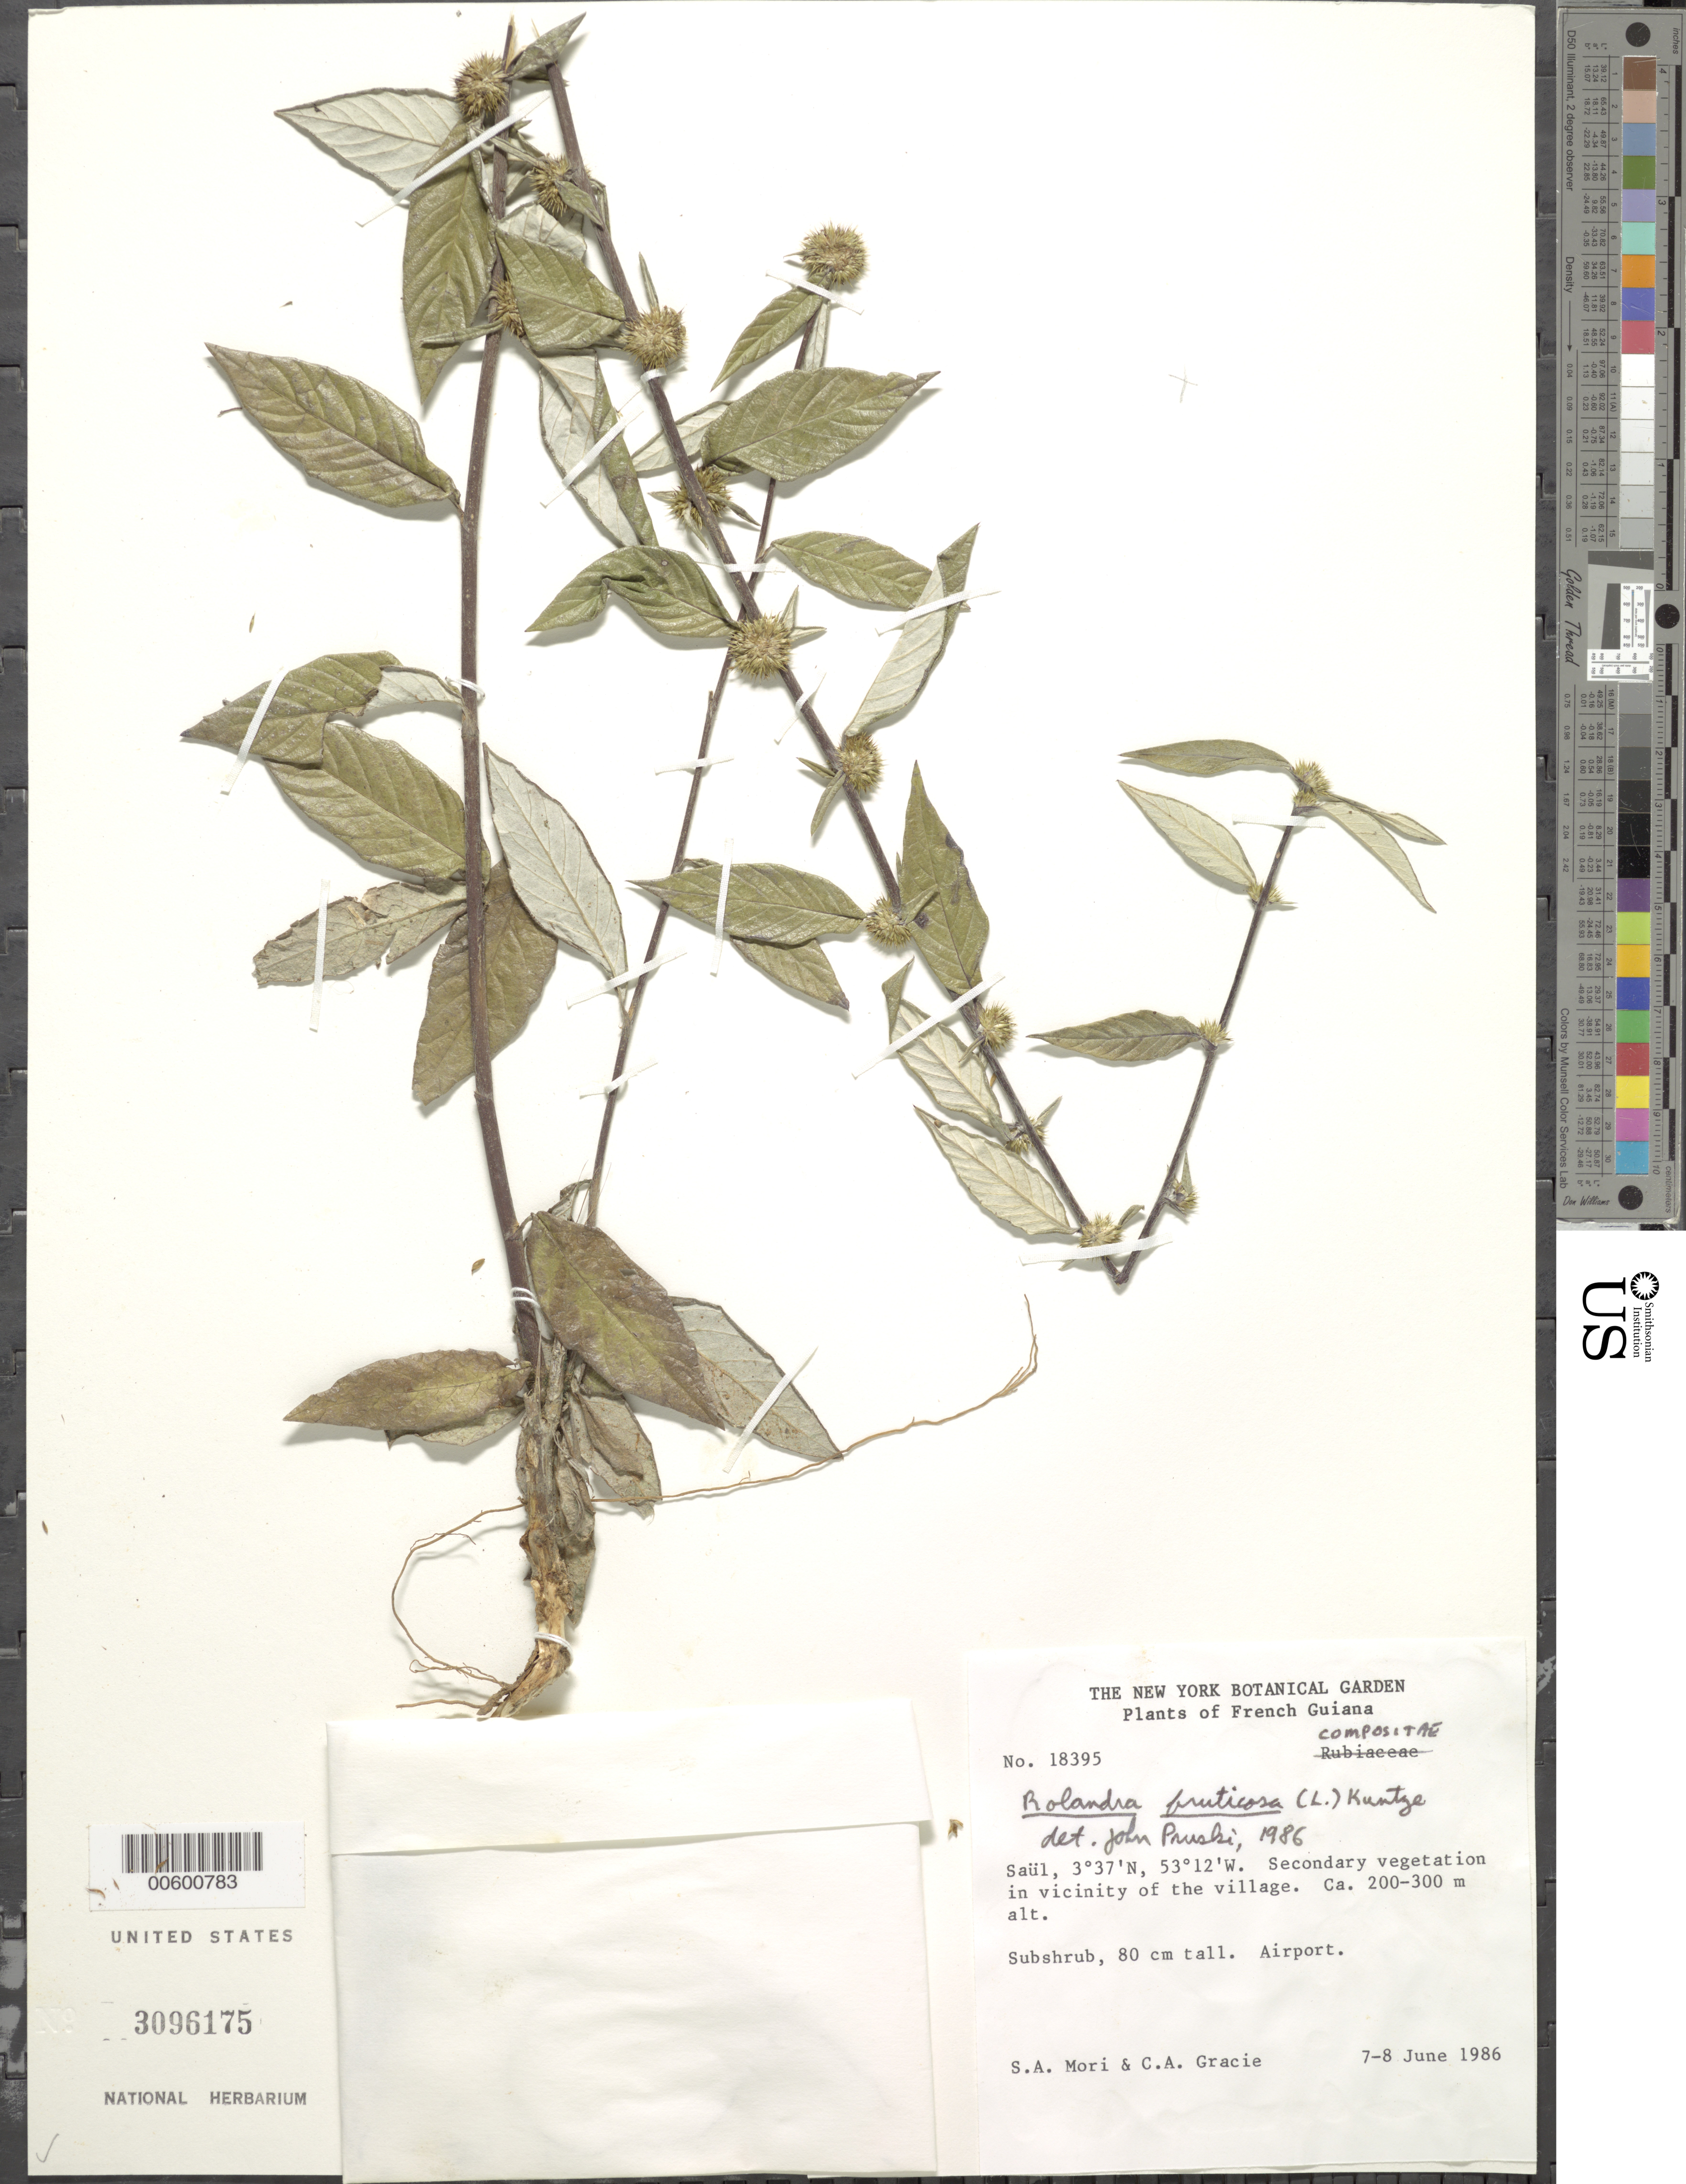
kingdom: Plantae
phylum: Tracheophyta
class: Magnoliopsida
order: Asterales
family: Asteraceae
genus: Struchium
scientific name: Struchium sparganophorum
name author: (L.) Kuntze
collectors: -- Oldeman & C. A. Gracie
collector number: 18395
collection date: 1986-06-07/1986-06-08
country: French Guiana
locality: Saul, in vic. Of village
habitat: Airport, 2nd vegetation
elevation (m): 200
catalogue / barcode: US 3096175